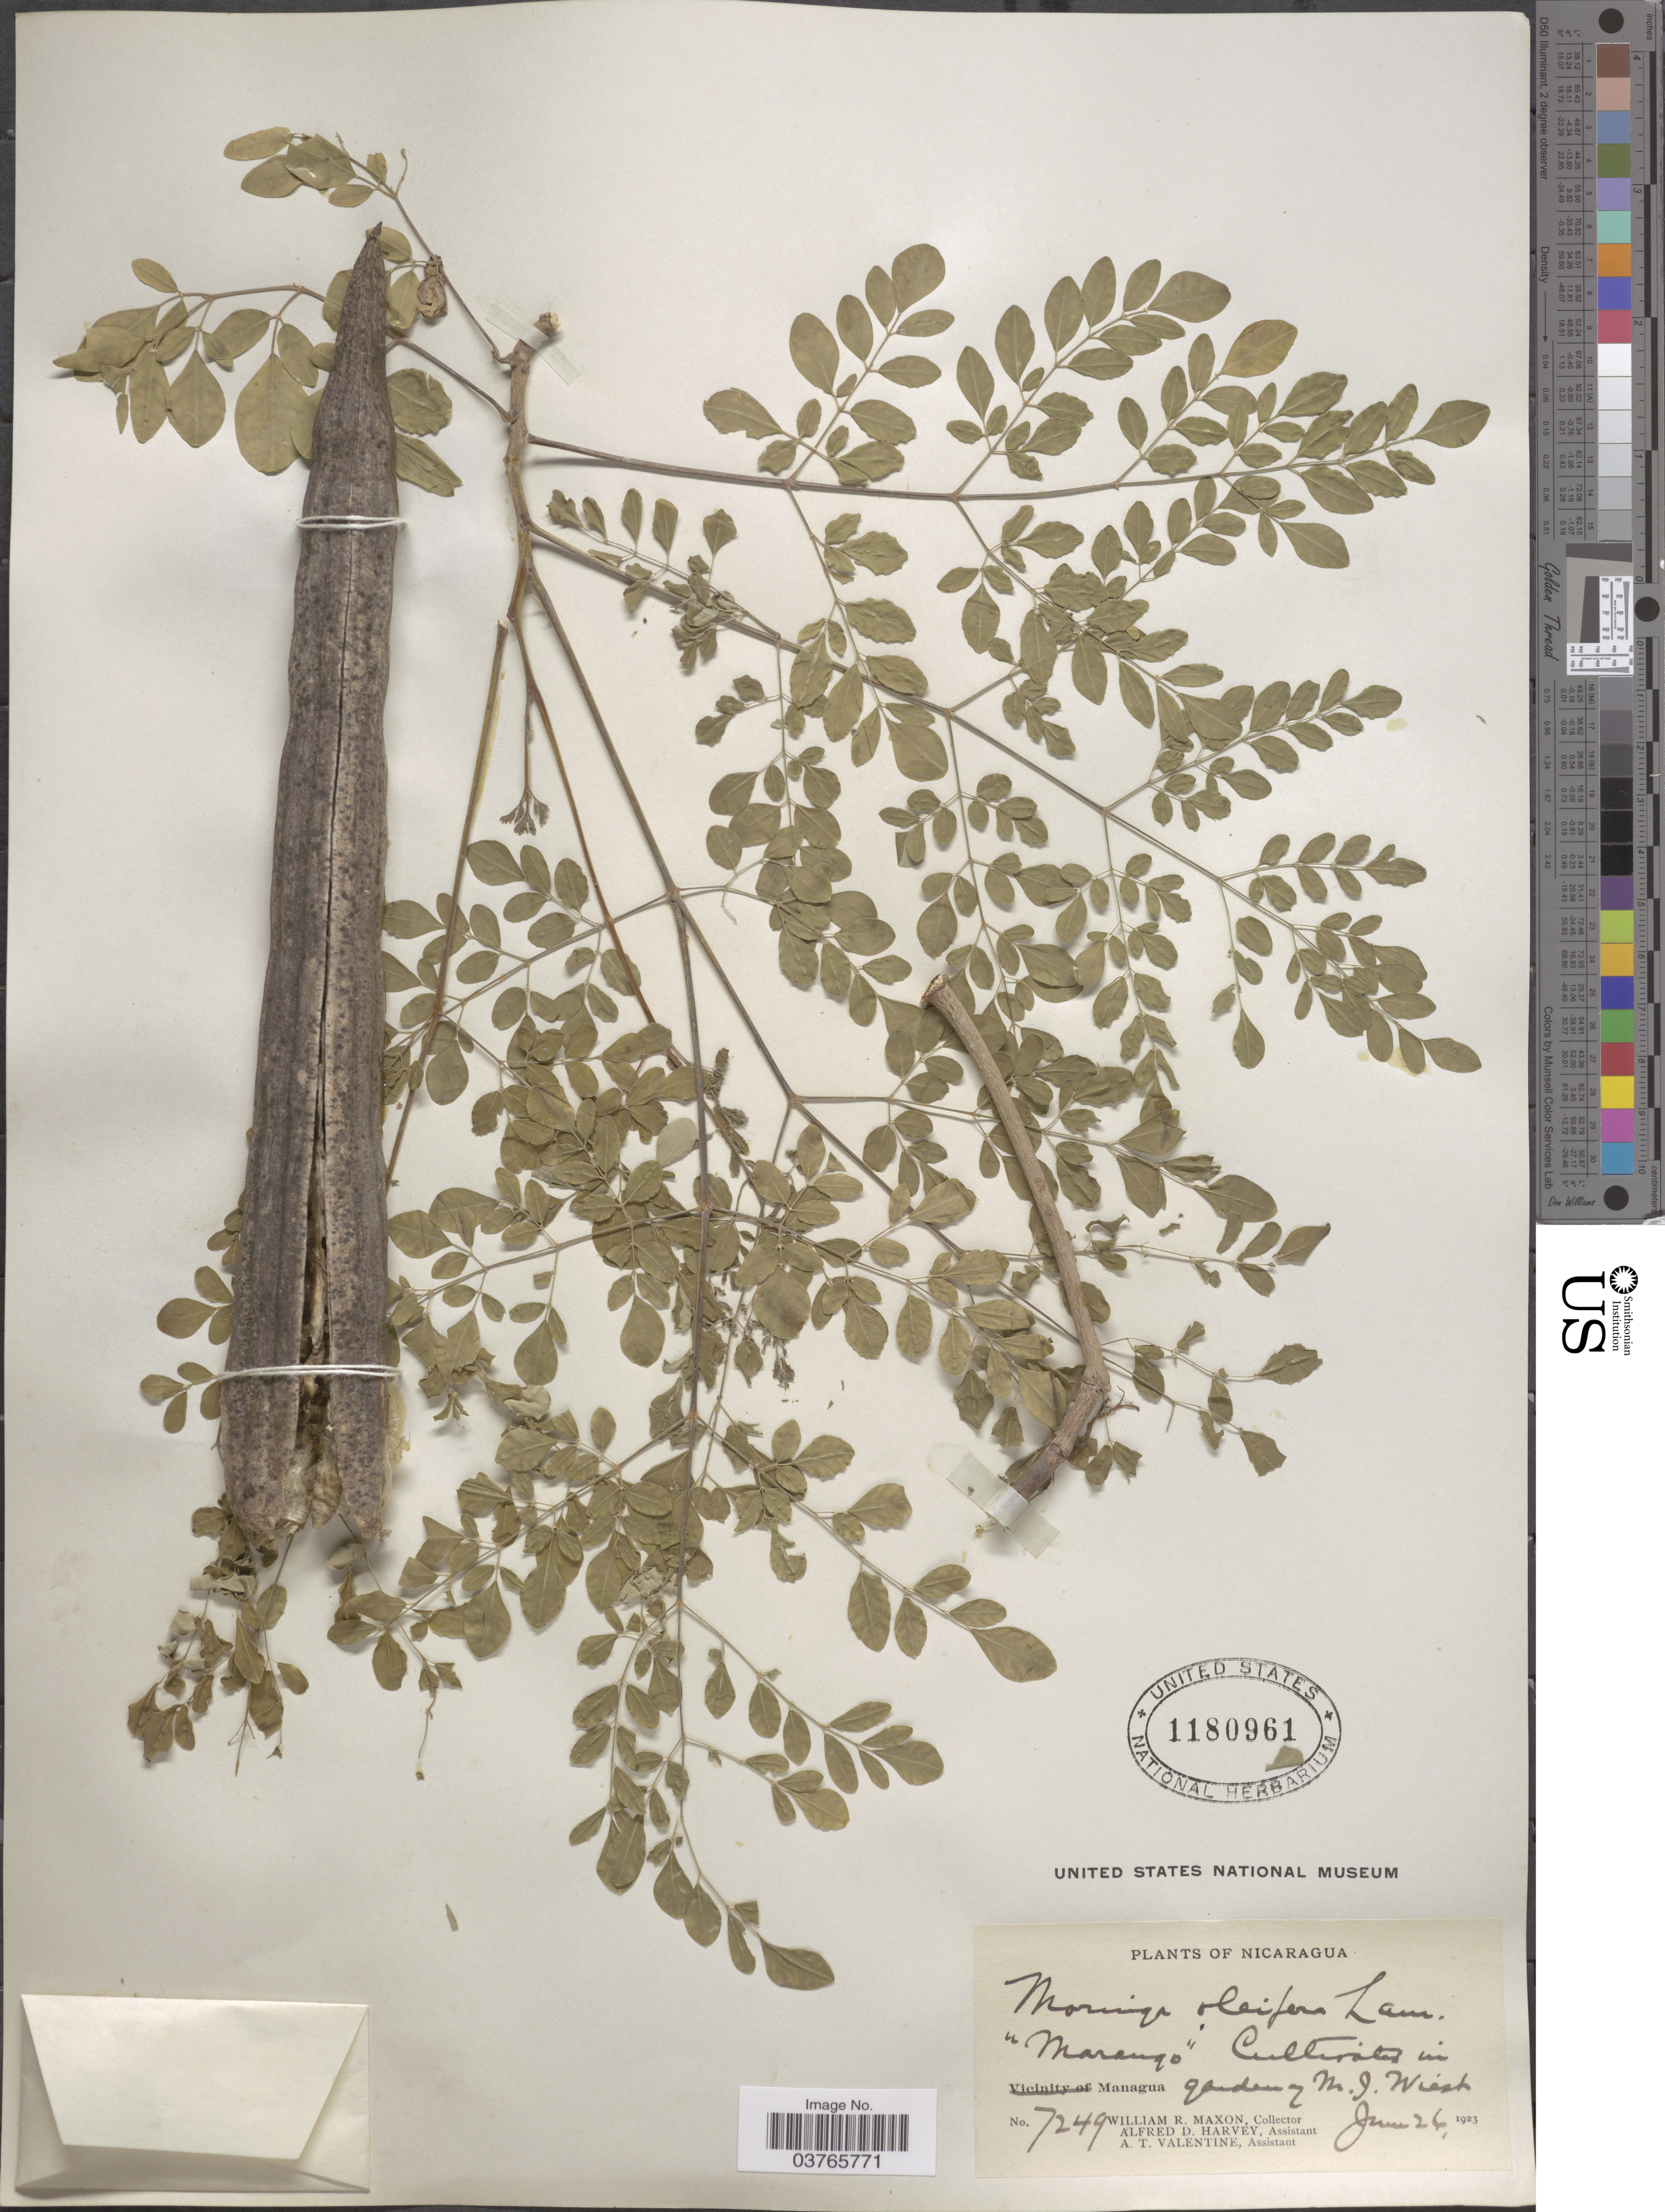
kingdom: Plantae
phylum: Tracheophyta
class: Magnoliopsida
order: Brassicales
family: Moringaceae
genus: Moringa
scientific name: Moringa oleifera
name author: Lam.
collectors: W. R. Maxon, A. D. Harvey & A. Valentine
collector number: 7249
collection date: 1923-06-26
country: Nicaragua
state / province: Managua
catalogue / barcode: US 1180961